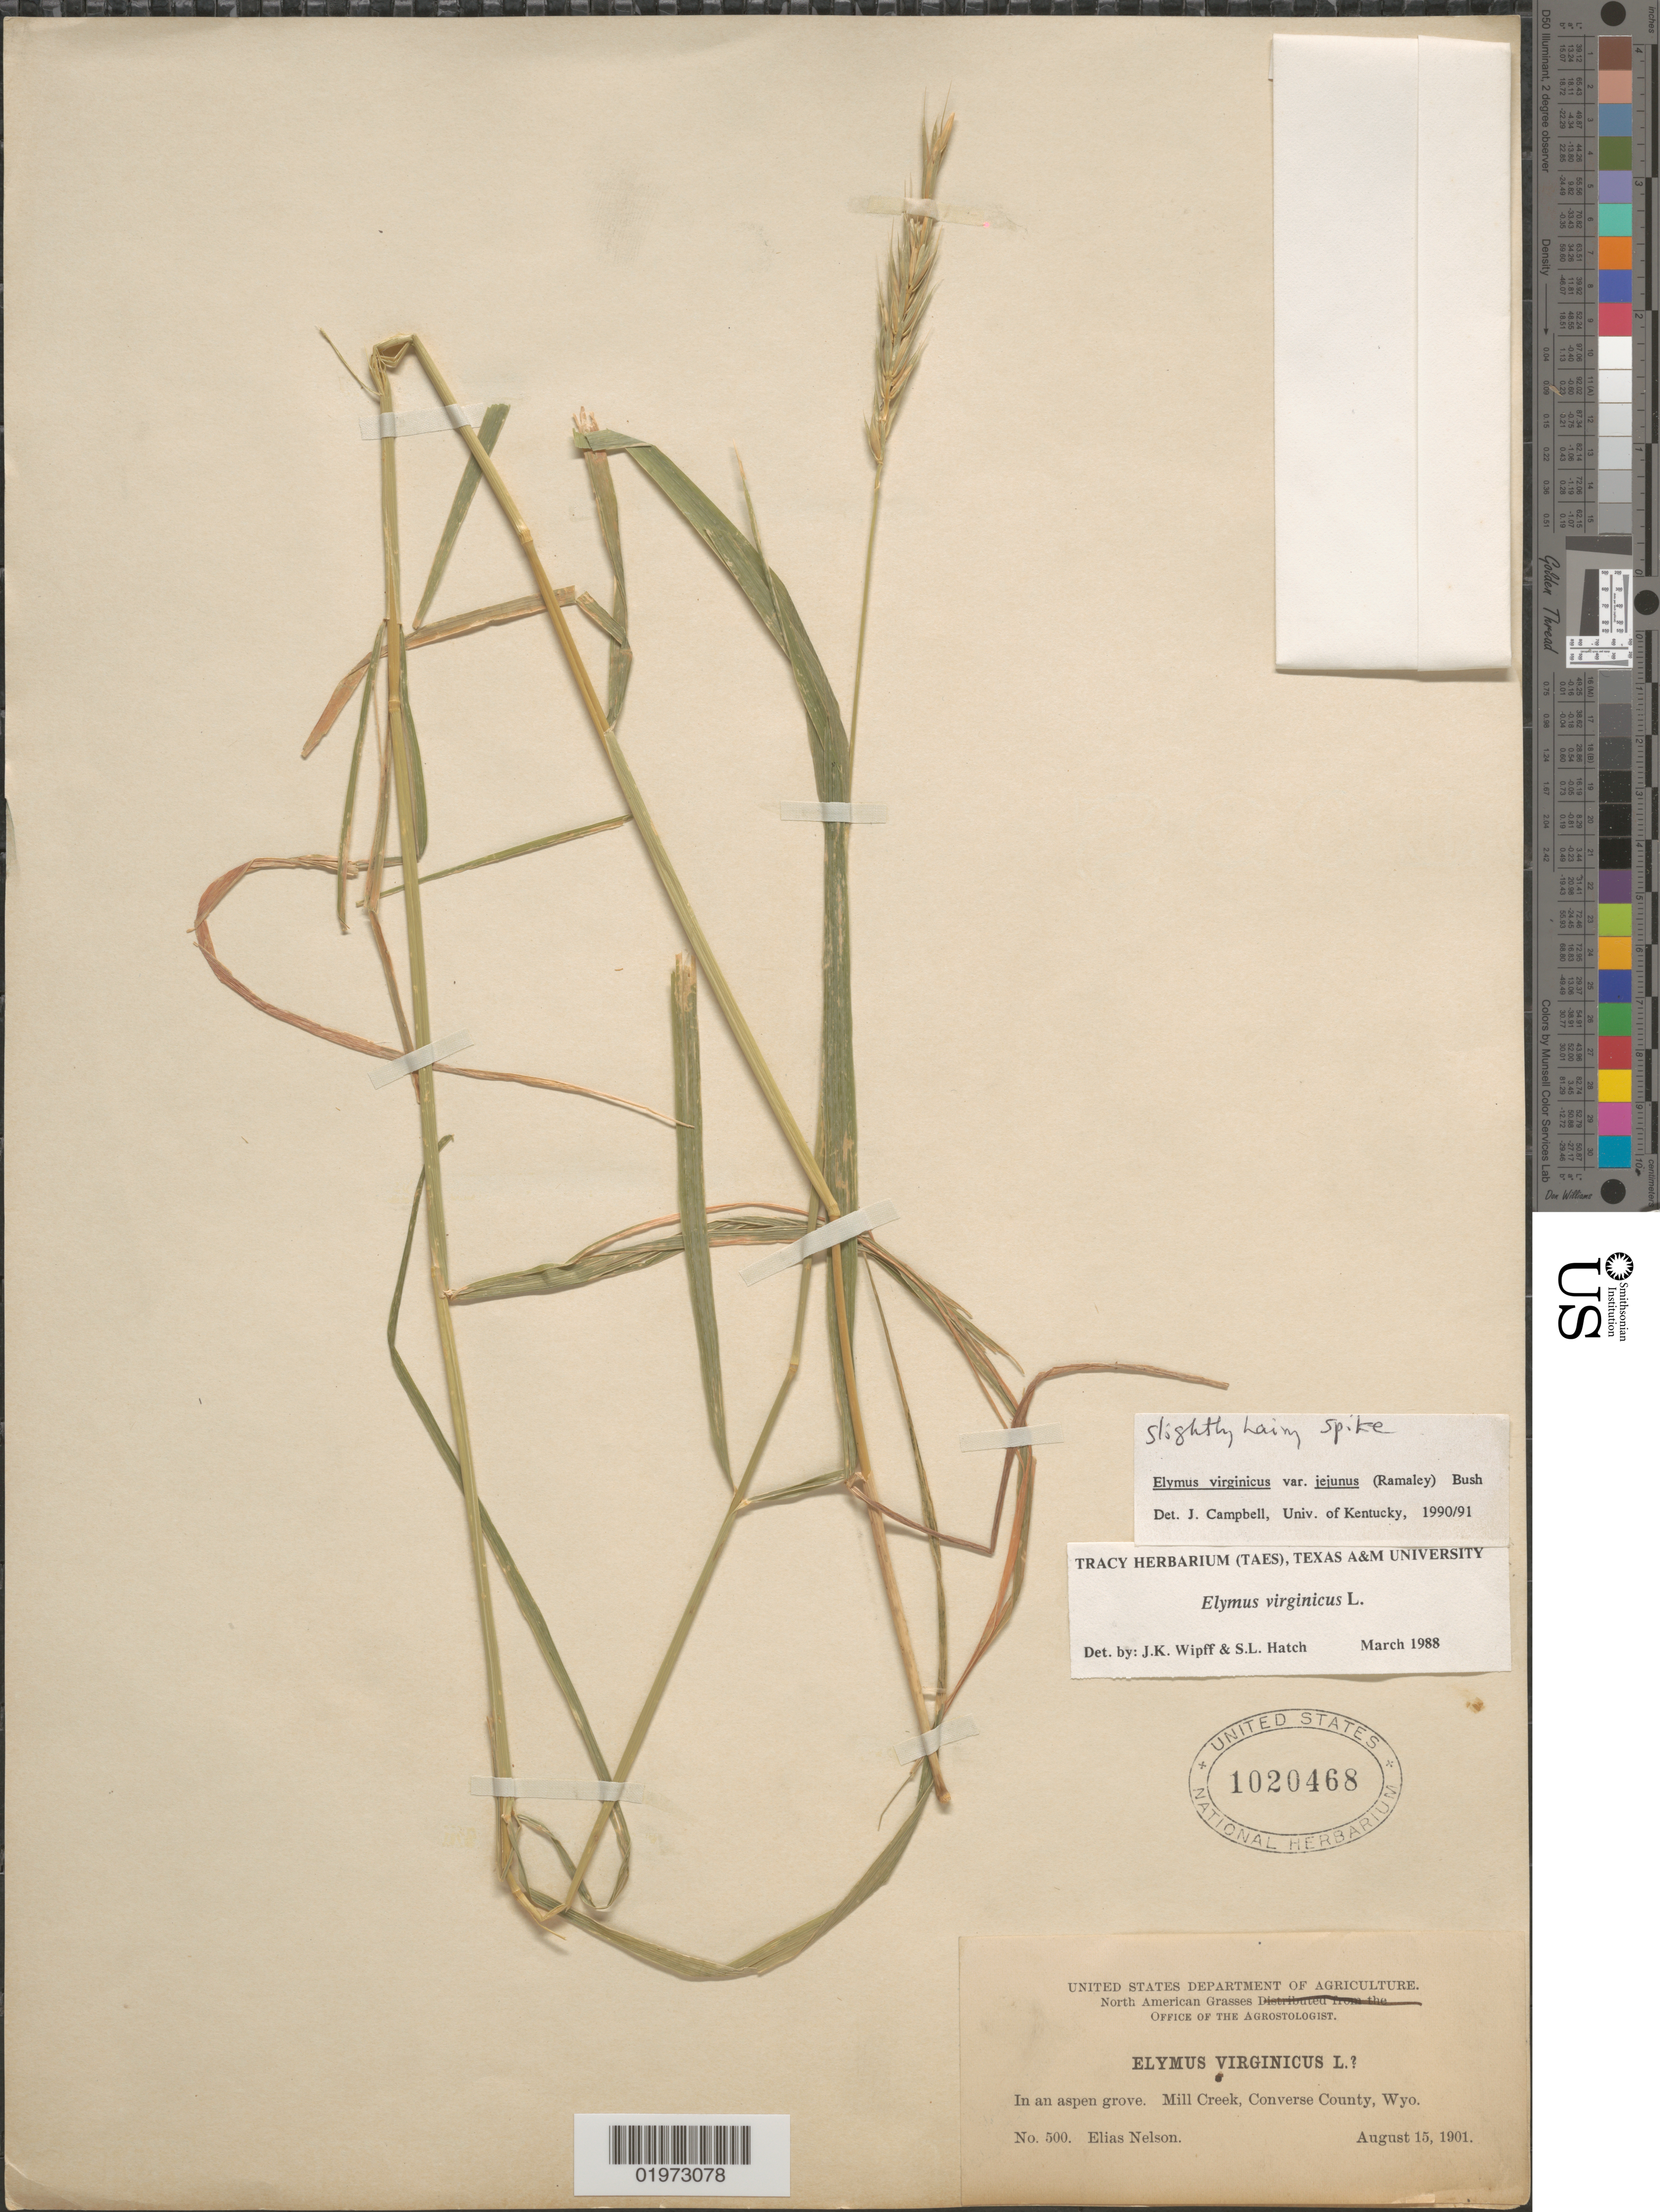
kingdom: Plantae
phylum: Tracheophyta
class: Liliopsida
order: Poales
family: Poaceae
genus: Elymus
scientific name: Elymus virginicus var. virginicus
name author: L.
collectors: E. Nelson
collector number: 500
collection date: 1901-08-15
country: United States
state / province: Wyoming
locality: In an aspen grove. Mill Creek, Converse County.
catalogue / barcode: US 1020468